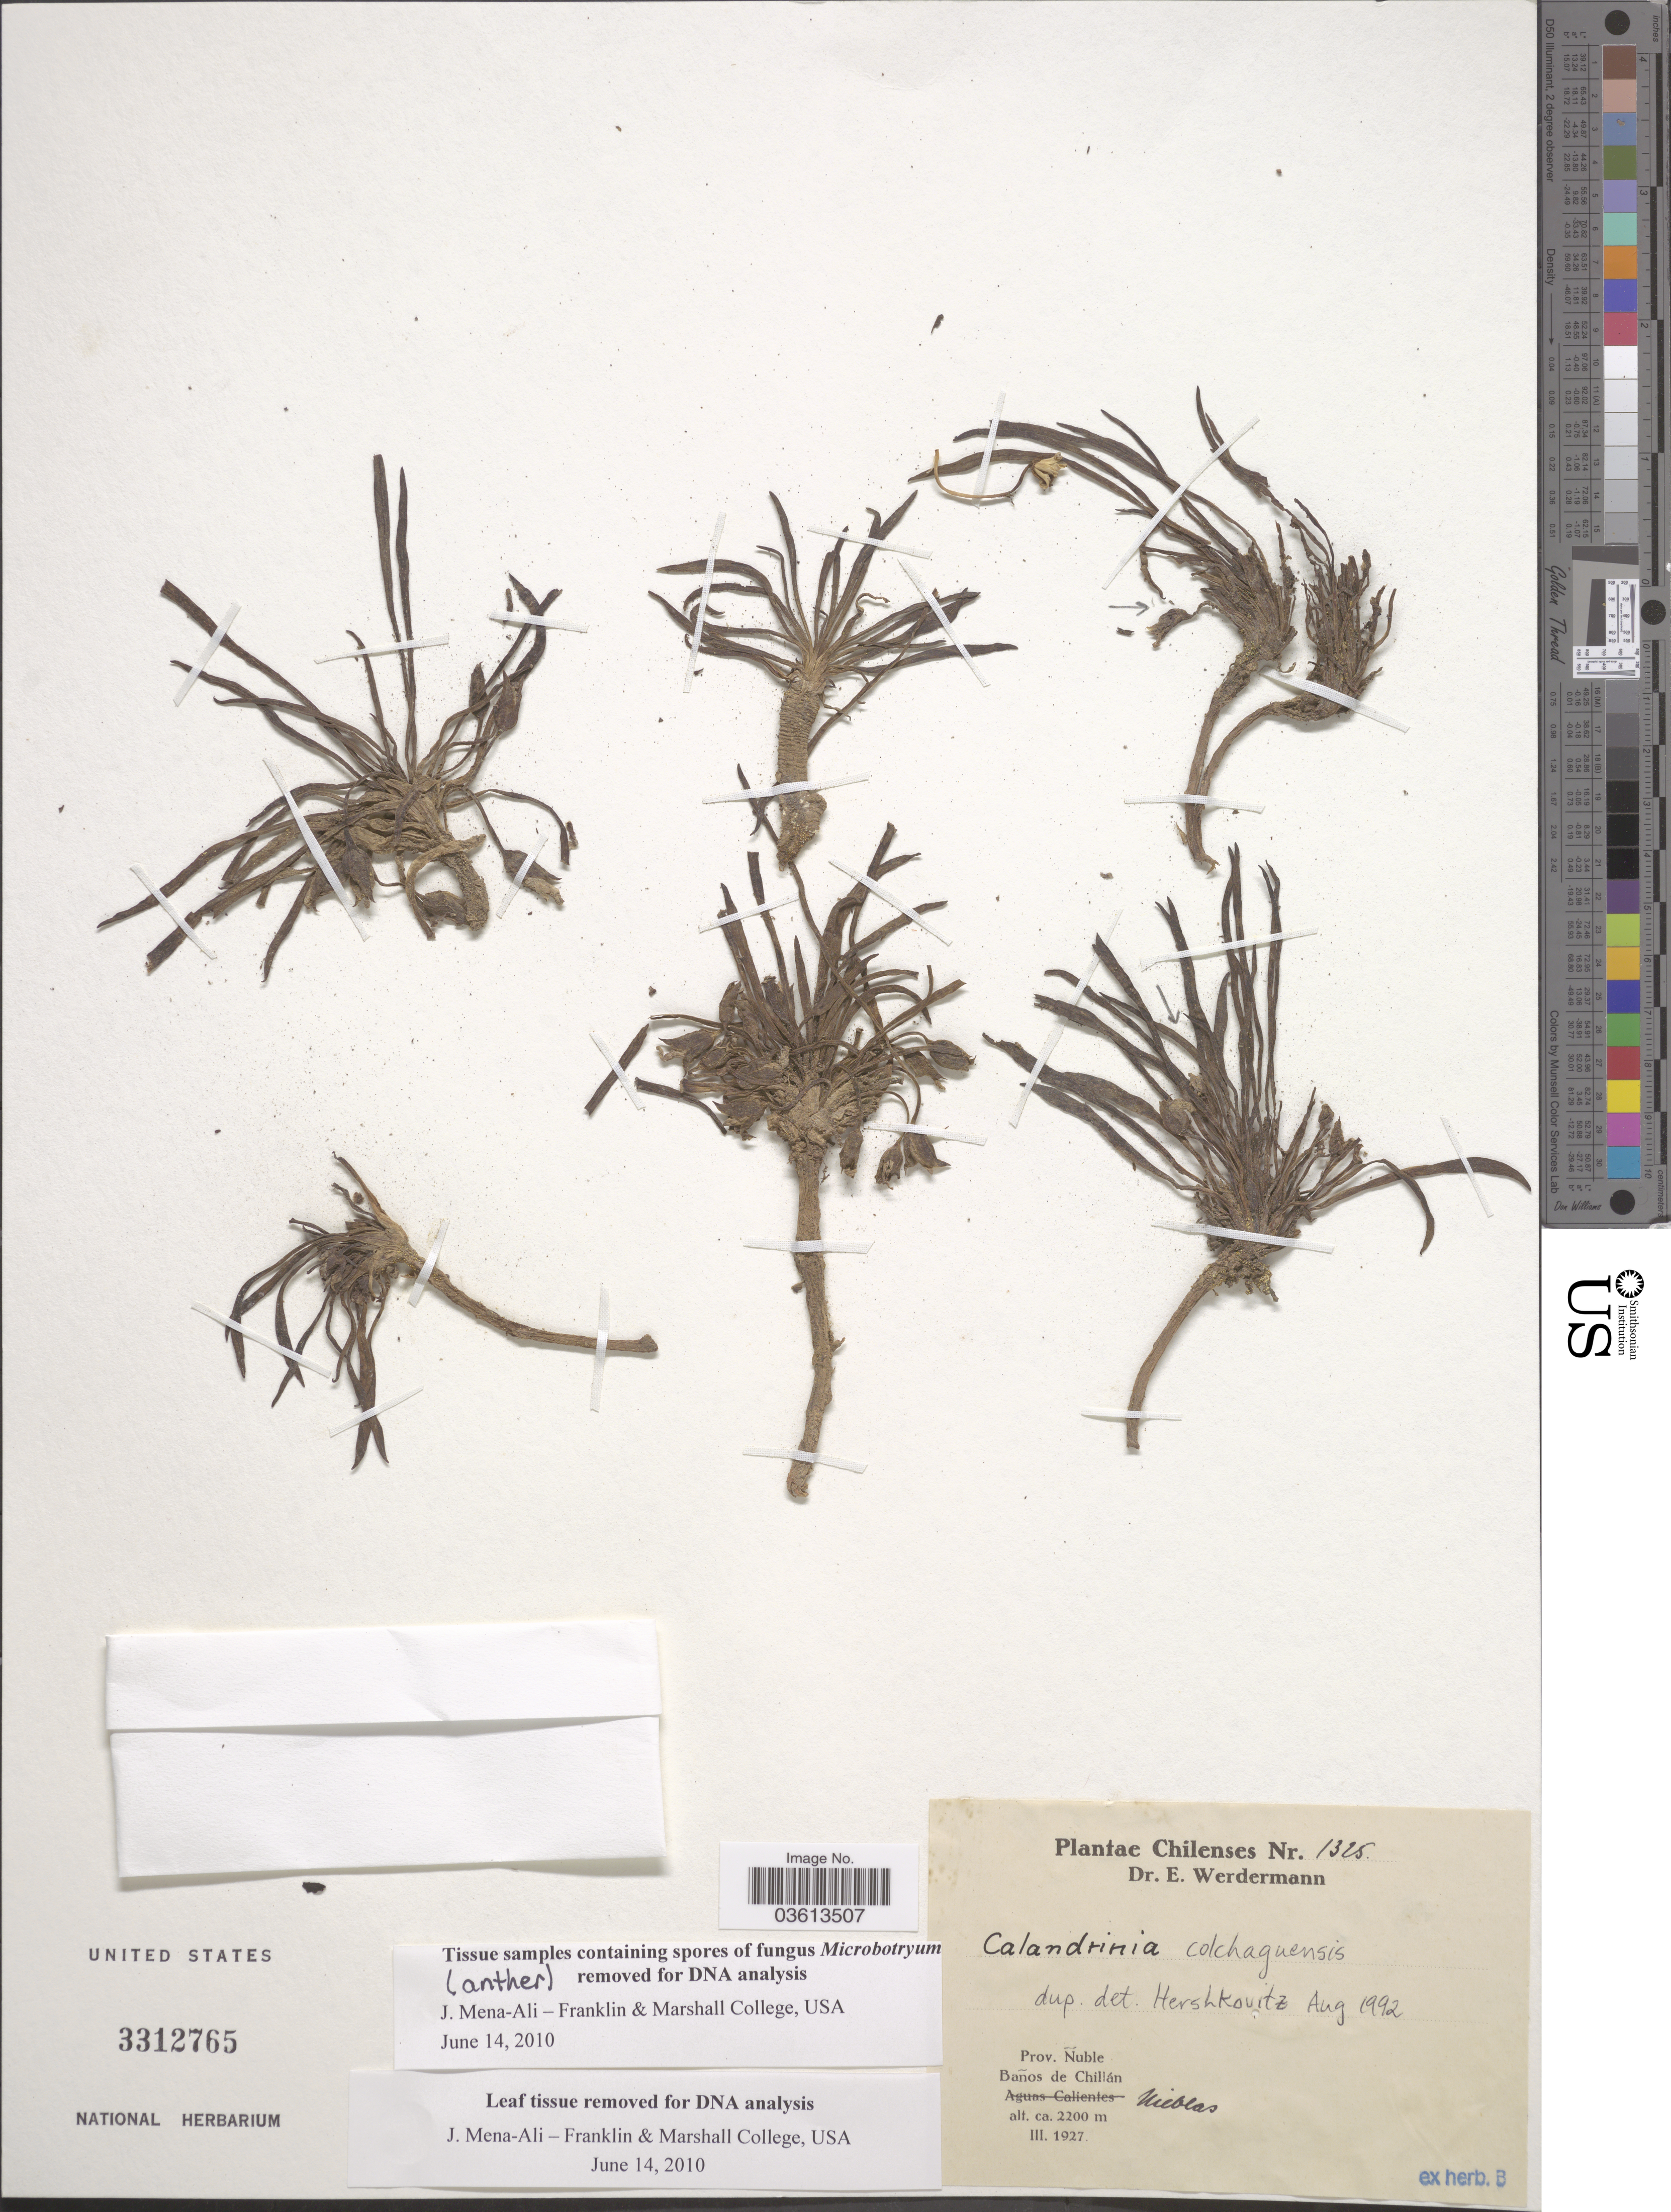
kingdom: Plantae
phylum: Tracheophyta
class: Magnoliopsida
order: Caryophyllales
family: Montiaceae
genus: Calandrinia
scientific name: Calandrinia colchaguensis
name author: Barnéoud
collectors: E. Werdermann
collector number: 1325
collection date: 1927-03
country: Chile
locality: Prov. Ñuble. Baños de Chillán. Nieblas.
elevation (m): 2200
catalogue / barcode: US 3312765